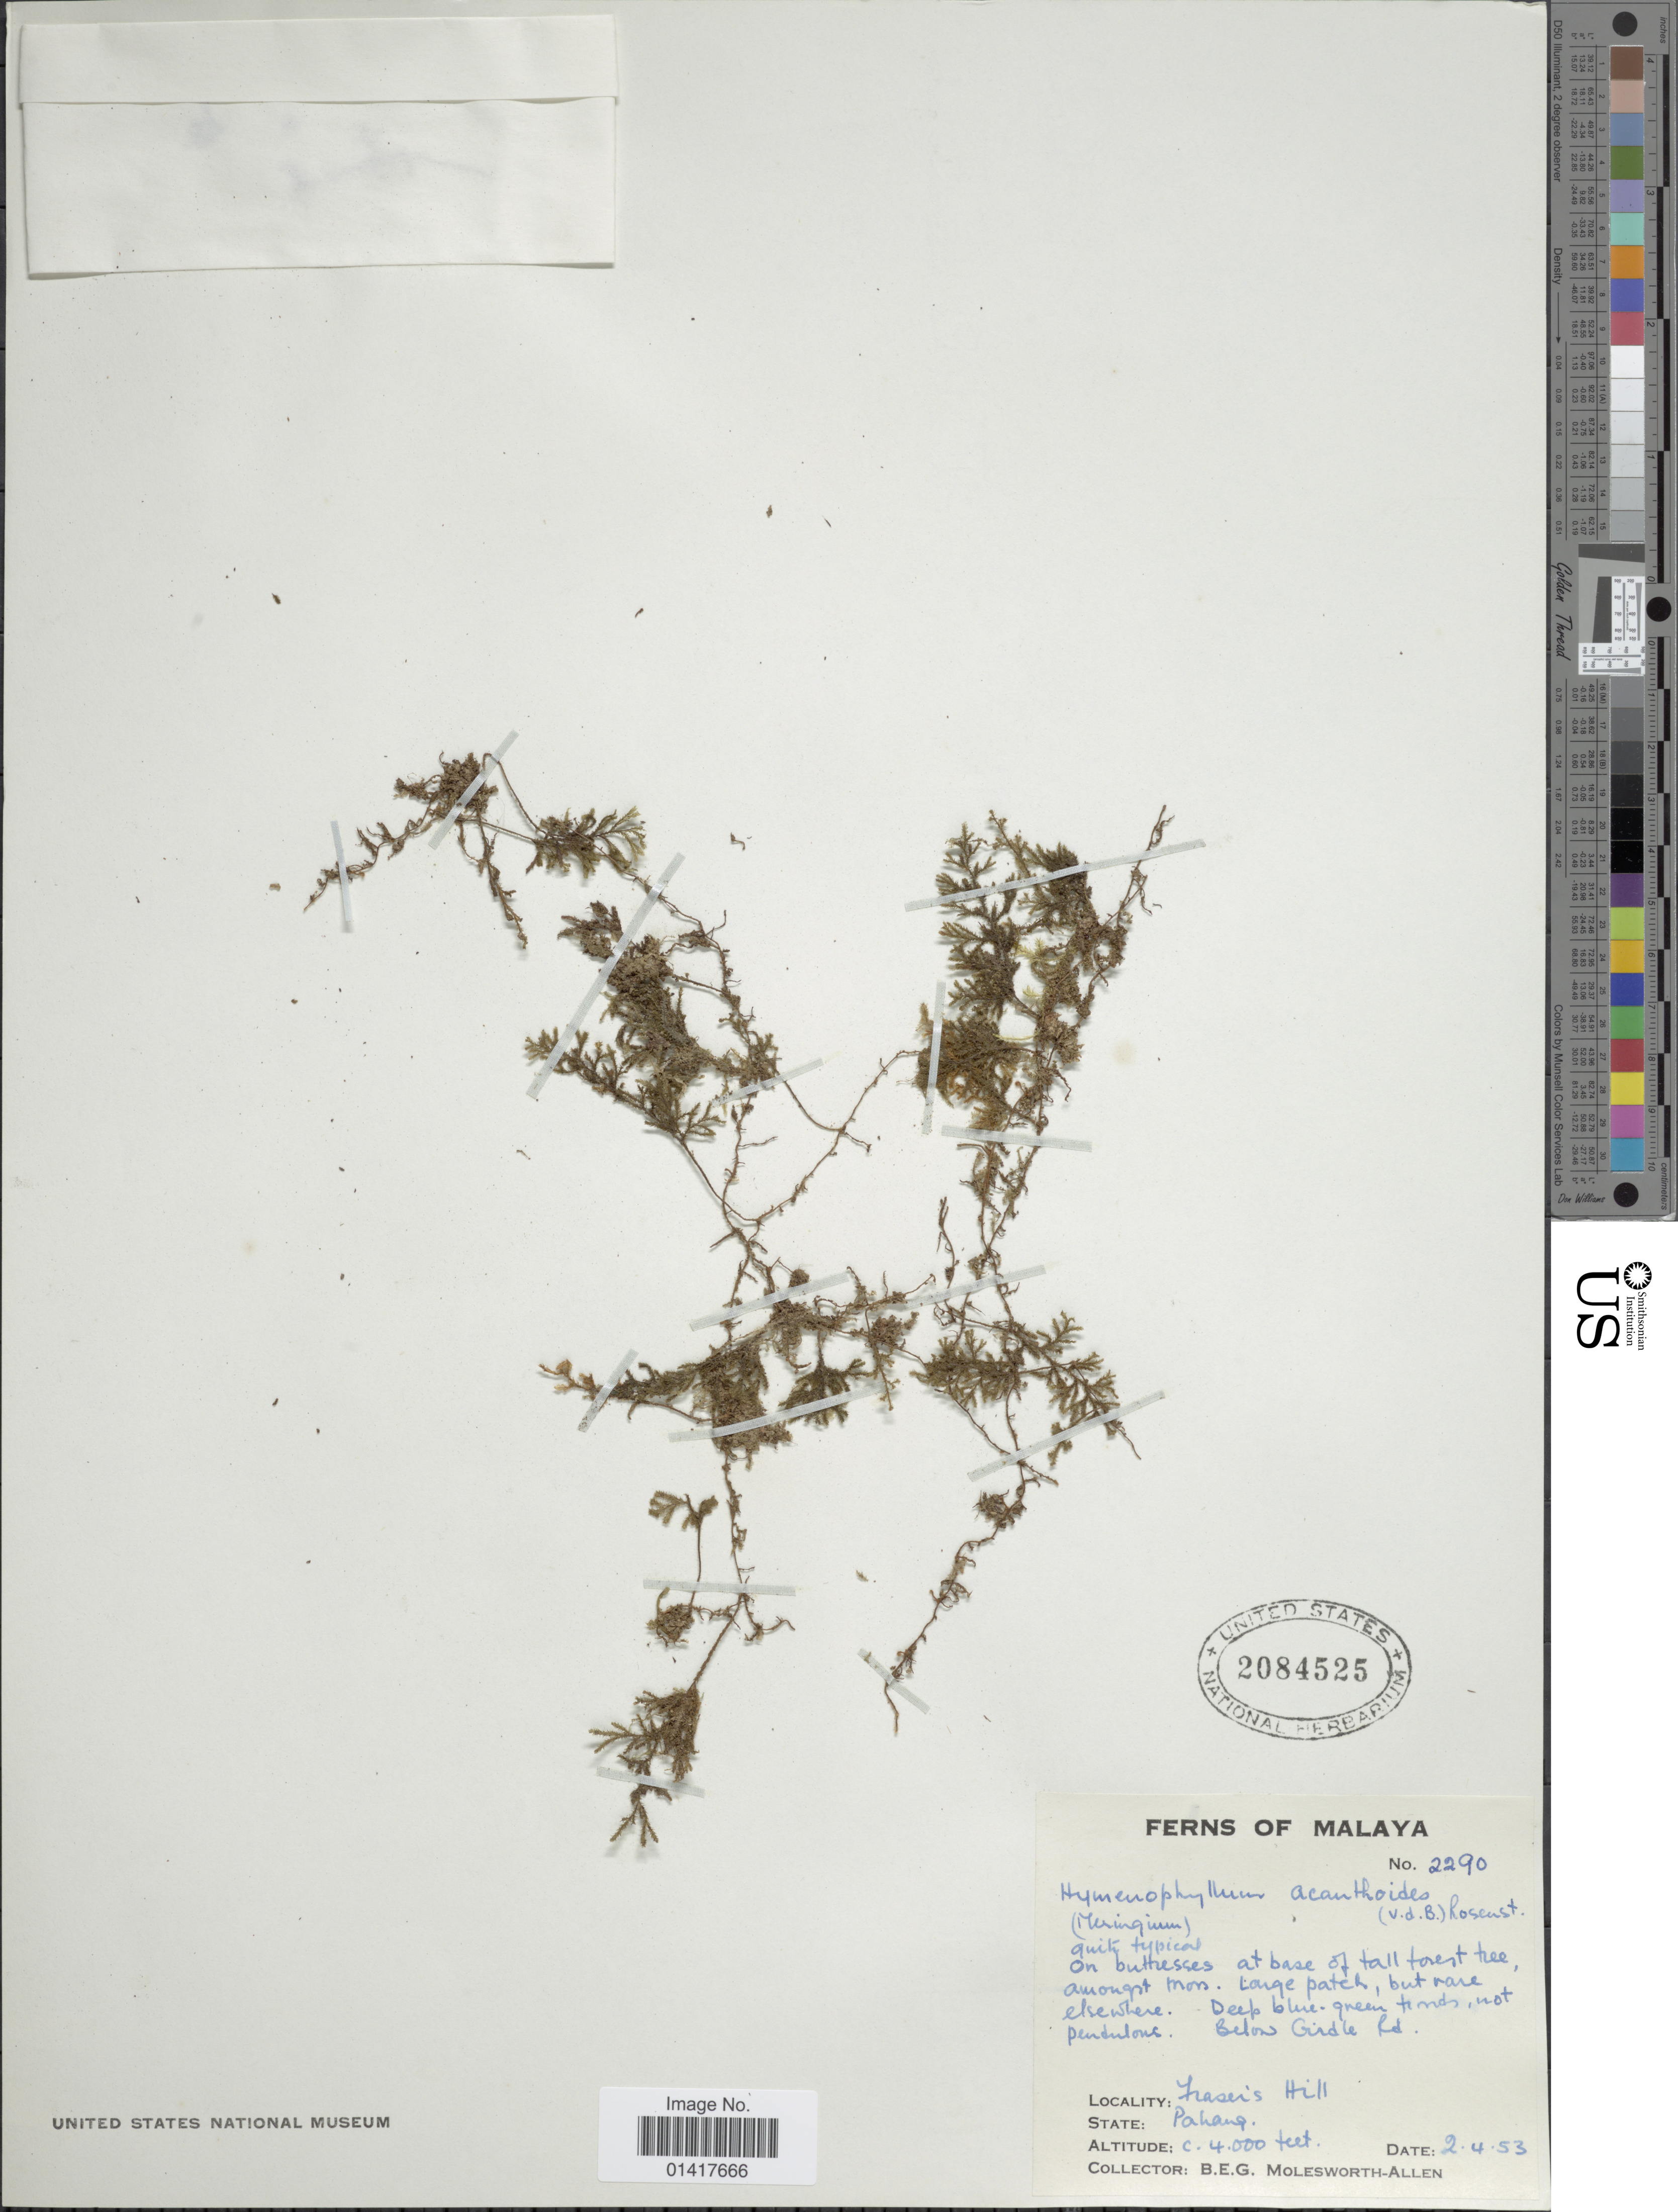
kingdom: Plantae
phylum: Tracheophyta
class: Polypodiopsida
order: Hymenophyllales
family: Hymenophyllaceae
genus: Hymenophyllum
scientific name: Hymenophyllum acanthoides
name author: (Bosch) Rosenst.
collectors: B. E. G. Molesworth-Allen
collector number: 2290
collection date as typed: Transcribed d/m/y: 2/4/53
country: Malaysia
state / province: Pahang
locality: Fraser's Hill. Malaya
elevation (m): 1219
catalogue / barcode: US 2084525